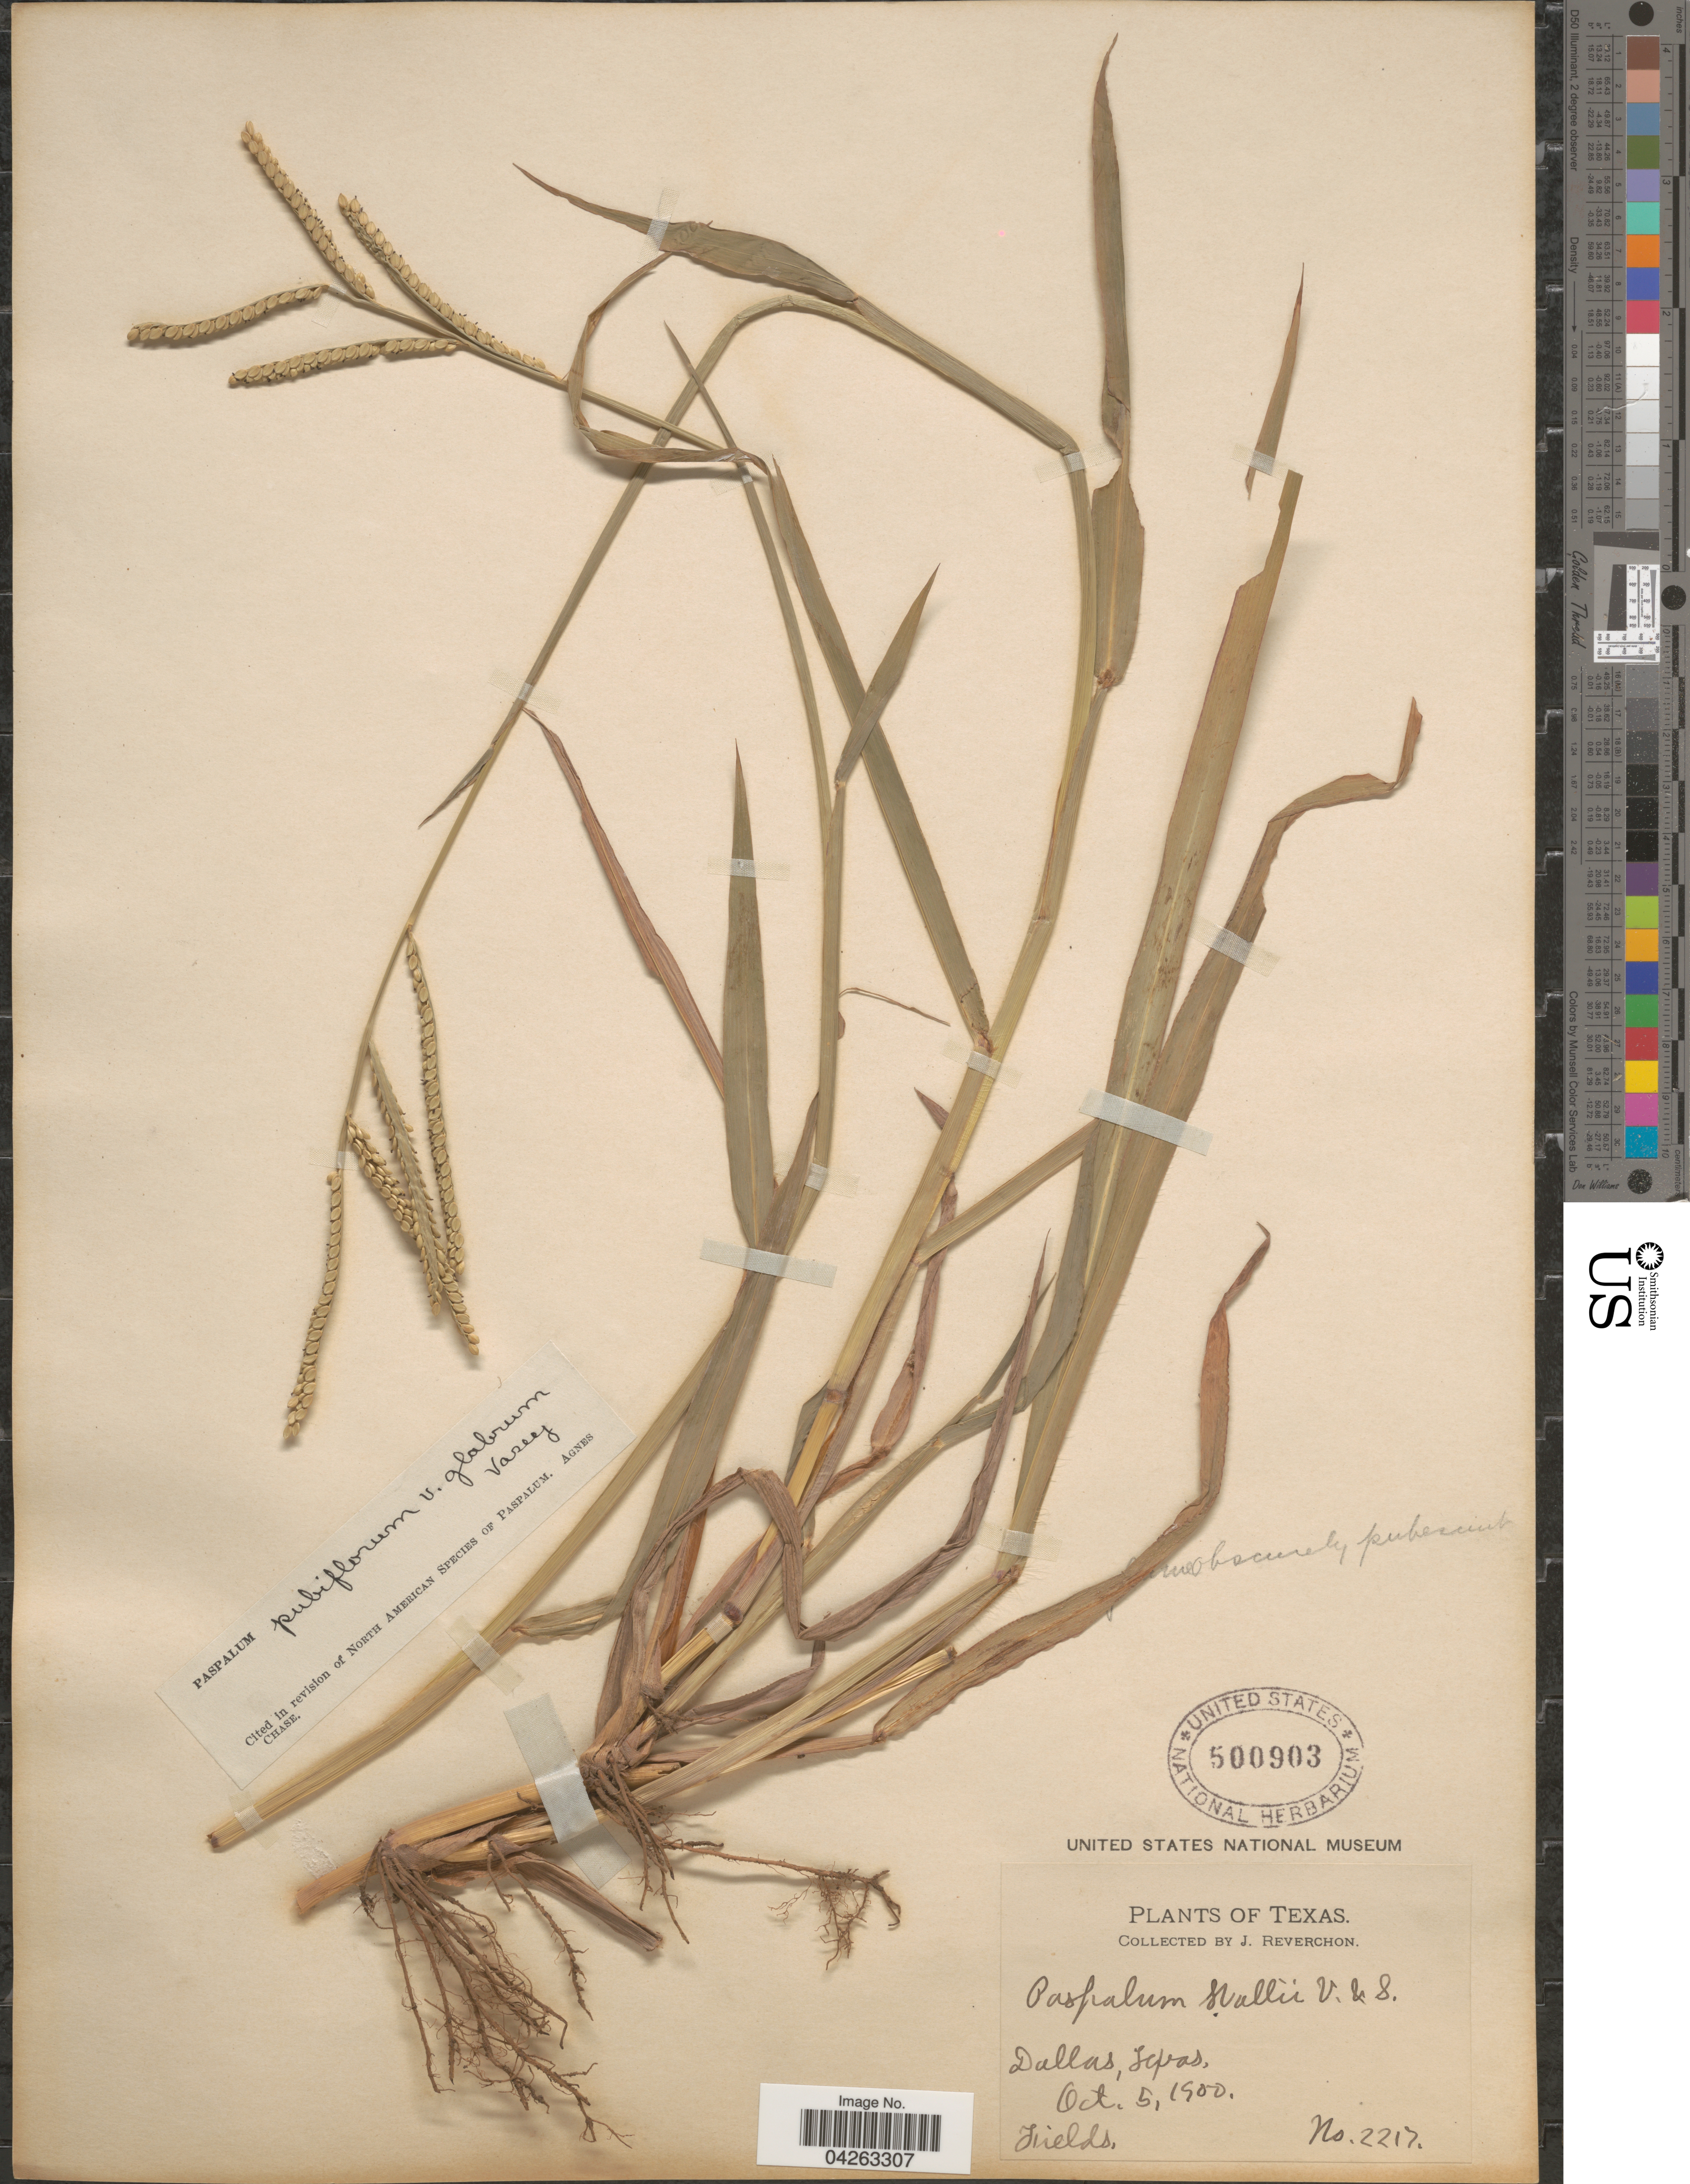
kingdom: Plantae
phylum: Tracheophyta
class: Liliopsida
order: Poales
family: Poaceae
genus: Paspalum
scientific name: Paspalum pubiflorum var. glabrum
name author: Vasey ex Scribn.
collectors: J. Reverchon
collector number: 2217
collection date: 1900-10-05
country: United States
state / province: Texas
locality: Dallas.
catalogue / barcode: US 500903